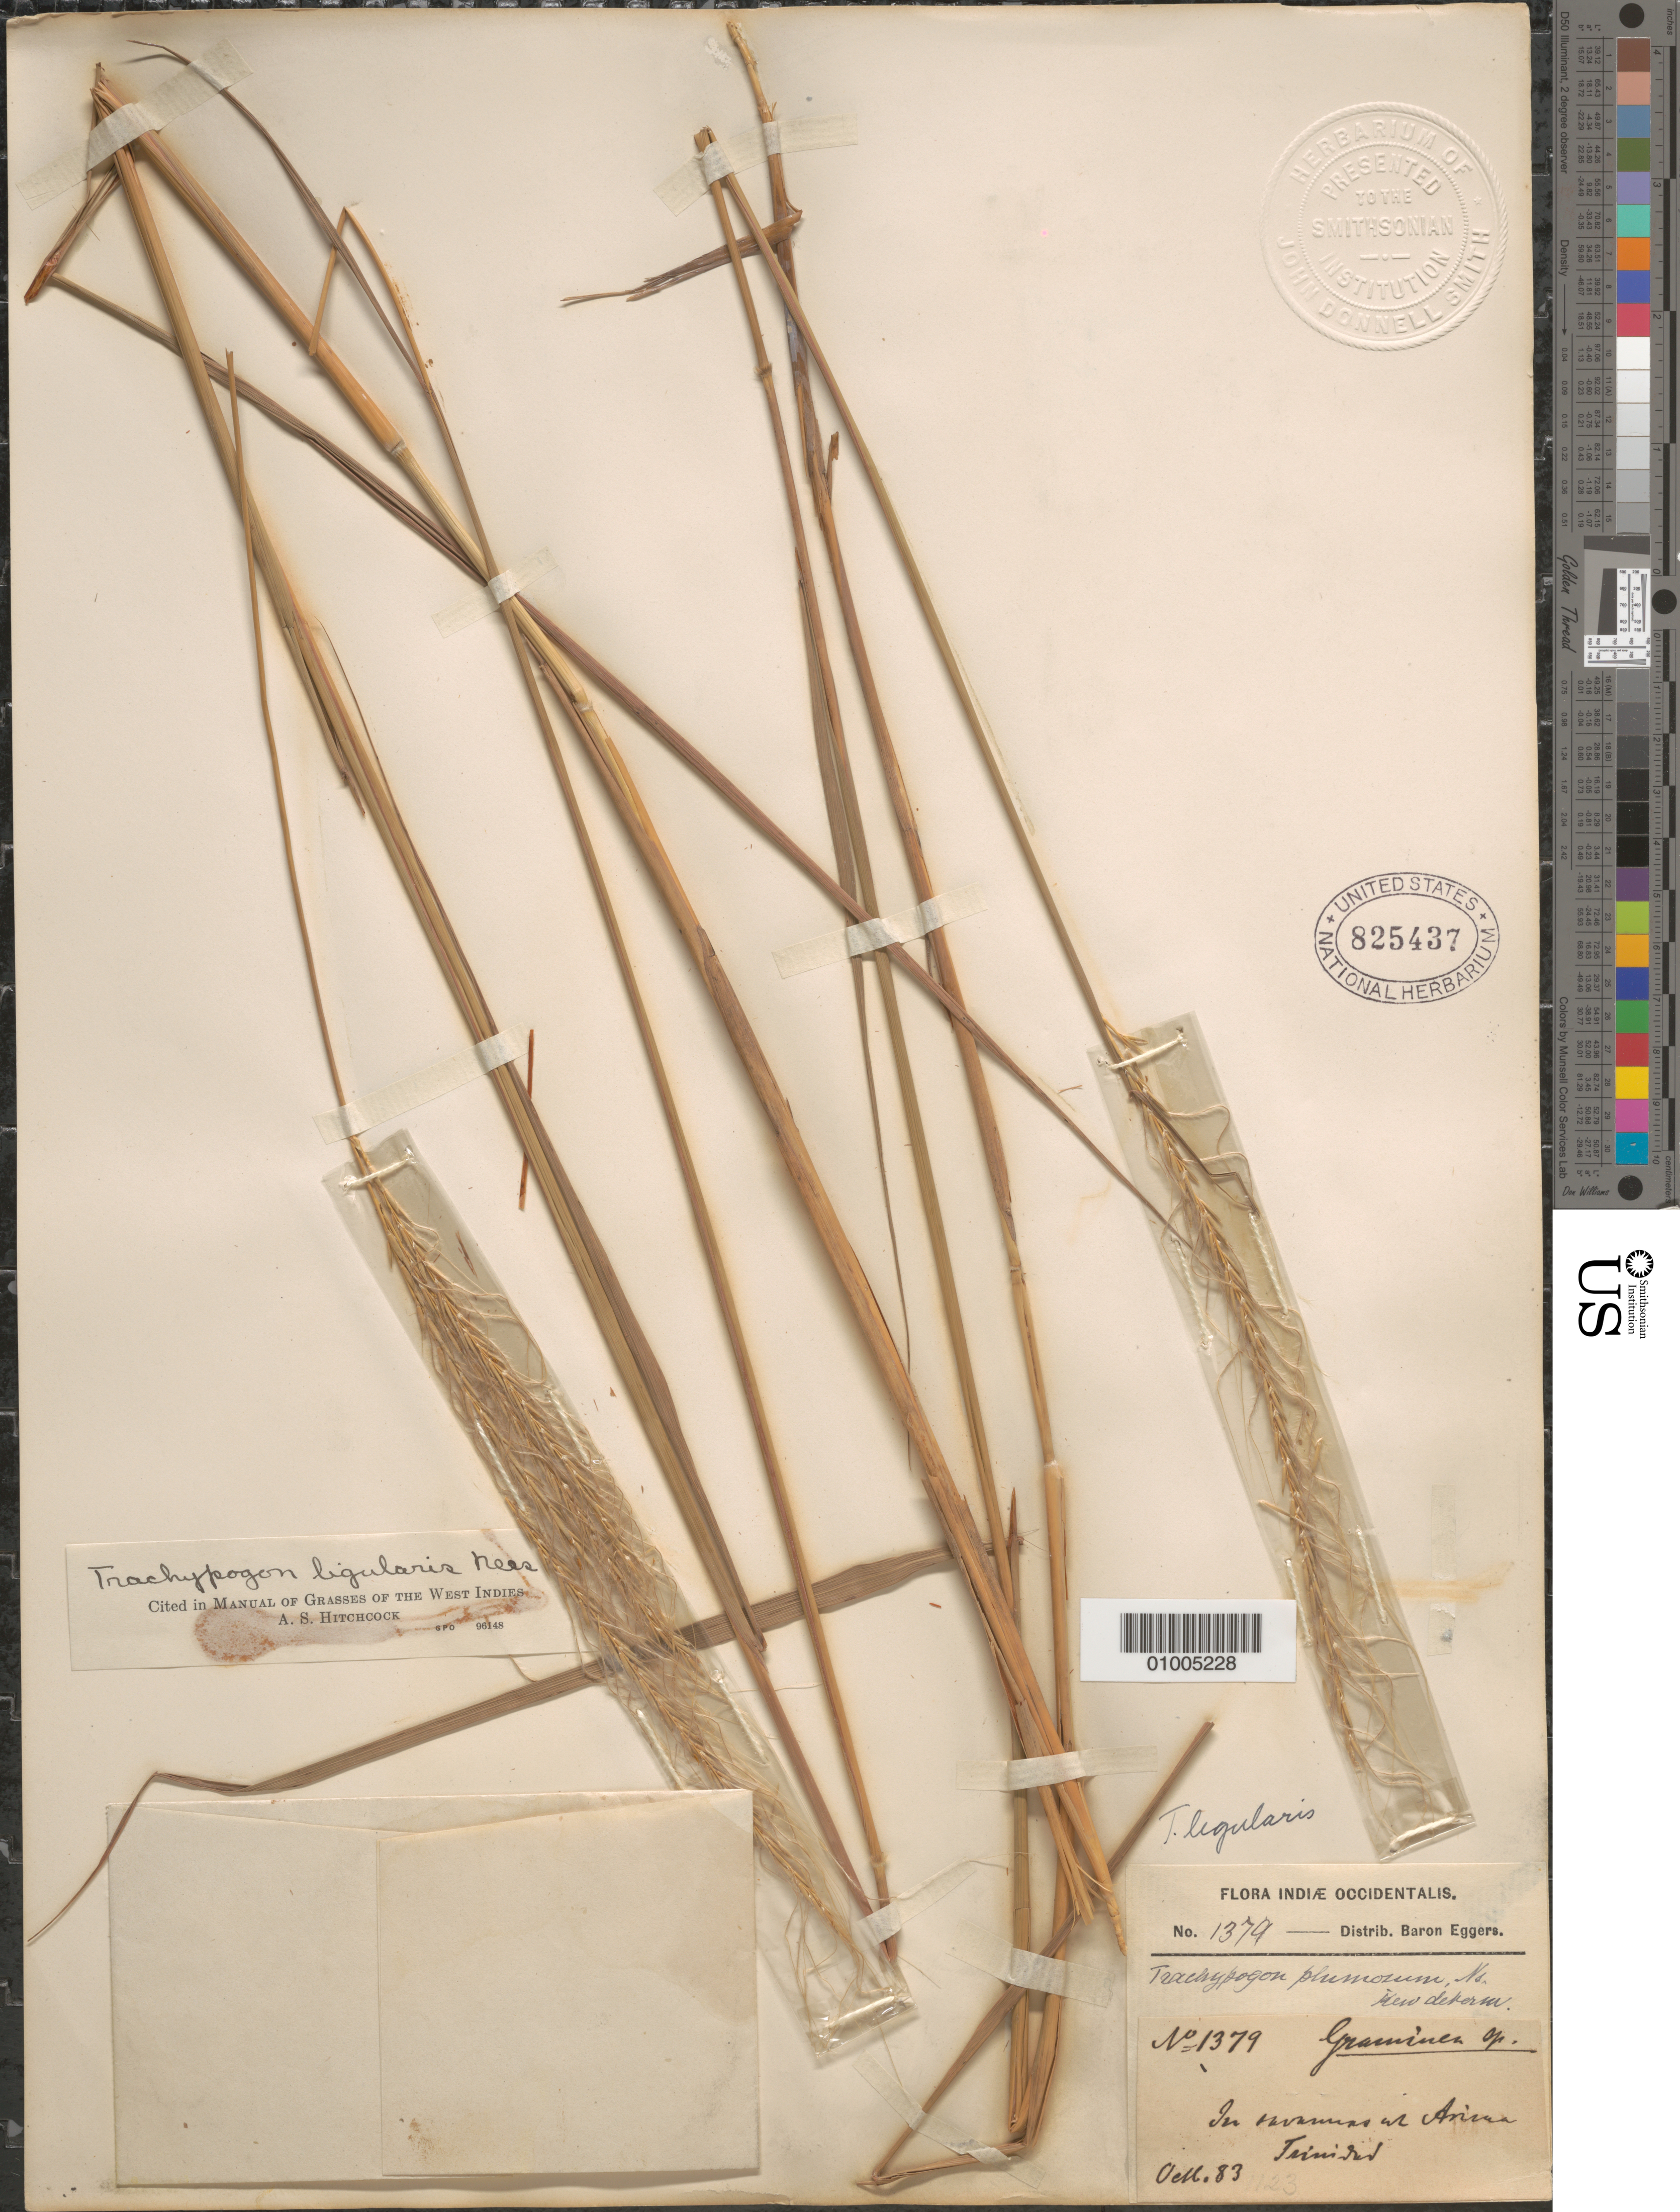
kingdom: Plantae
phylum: Tracheophyta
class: Liliopsida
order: Poales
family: Poaceae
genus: Trachypogon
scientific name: Trachypogon ligularis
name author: Nees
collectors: H. F. A. von Eggers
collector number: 1379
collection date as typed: Oct 1883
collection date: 1883-10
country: Trinidad and Tobago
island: Trinidad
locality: In savanna.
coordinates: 0 N, 0 E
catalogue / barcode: US 825437